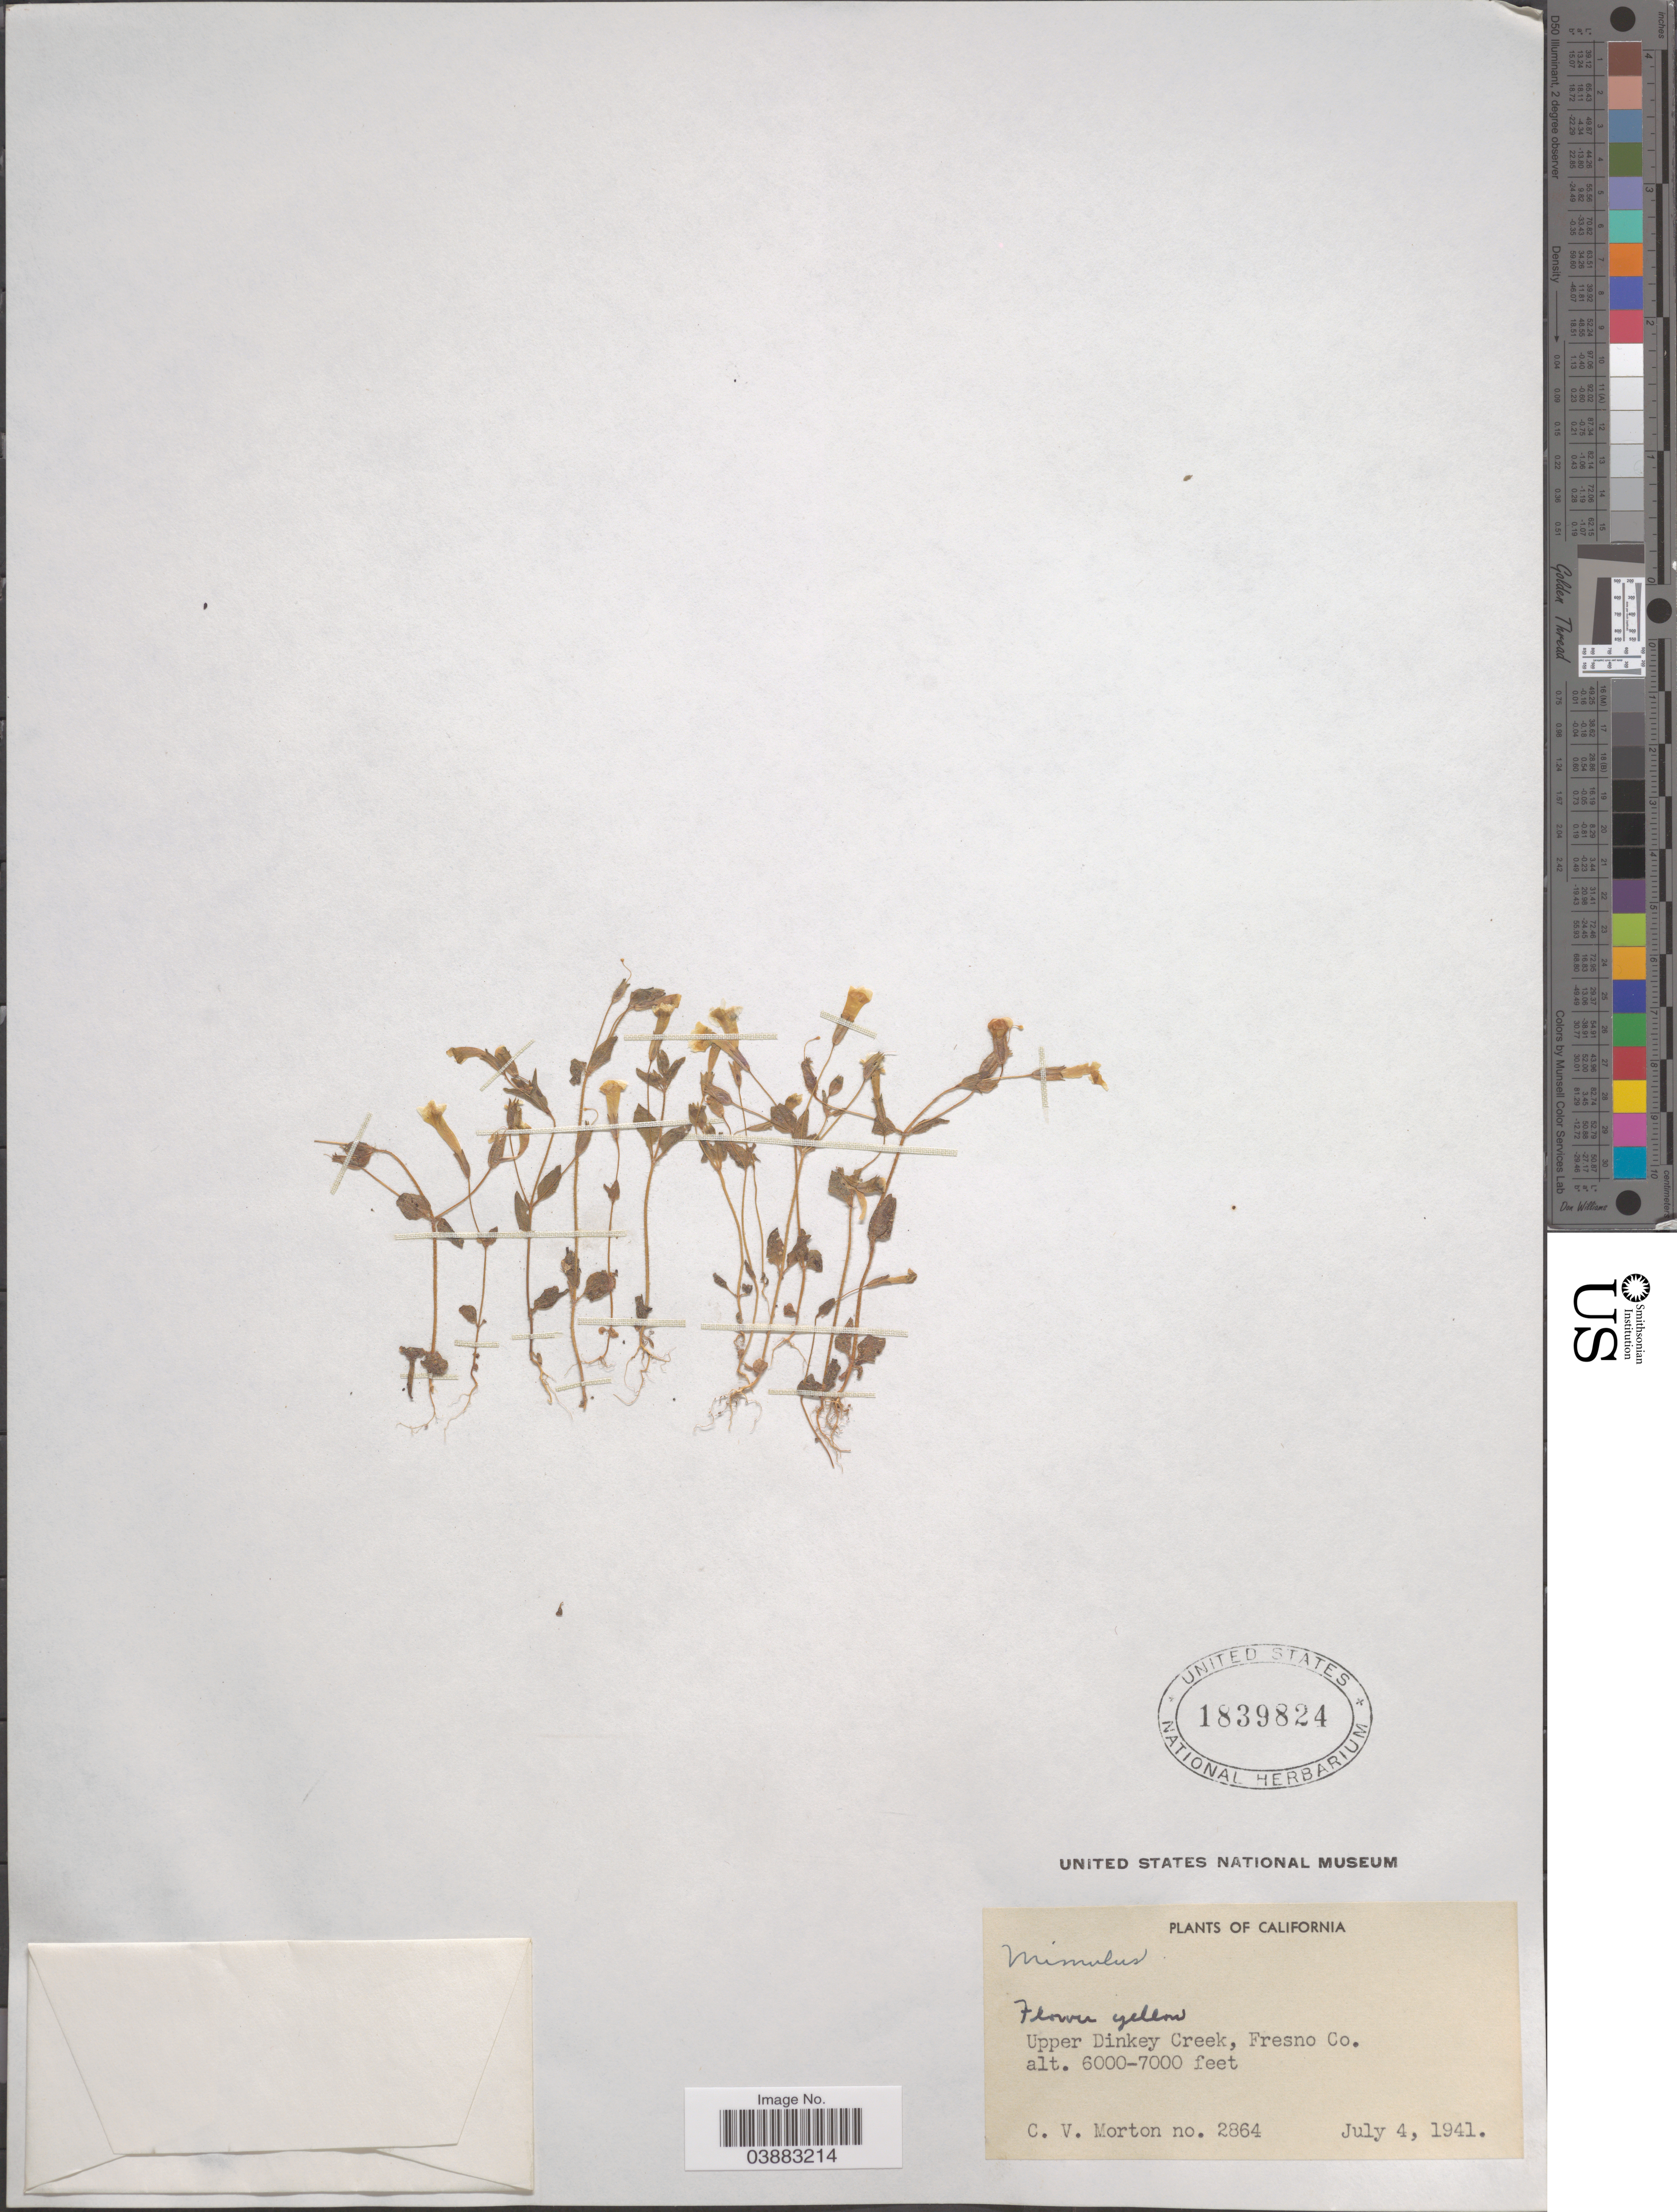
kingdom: Plantae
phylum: Tracheophyta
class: Magnoliopsida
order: Lamiales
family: Phrymaceae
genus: Mimulus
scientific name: Mimulus sp.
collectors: C. V. Morton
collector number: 2864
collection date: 1941-07-04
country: United States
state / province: California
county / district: Fresno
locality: Upper Dinkey Creek, Fresno Co.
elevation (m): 1829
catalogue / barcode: US 1839824